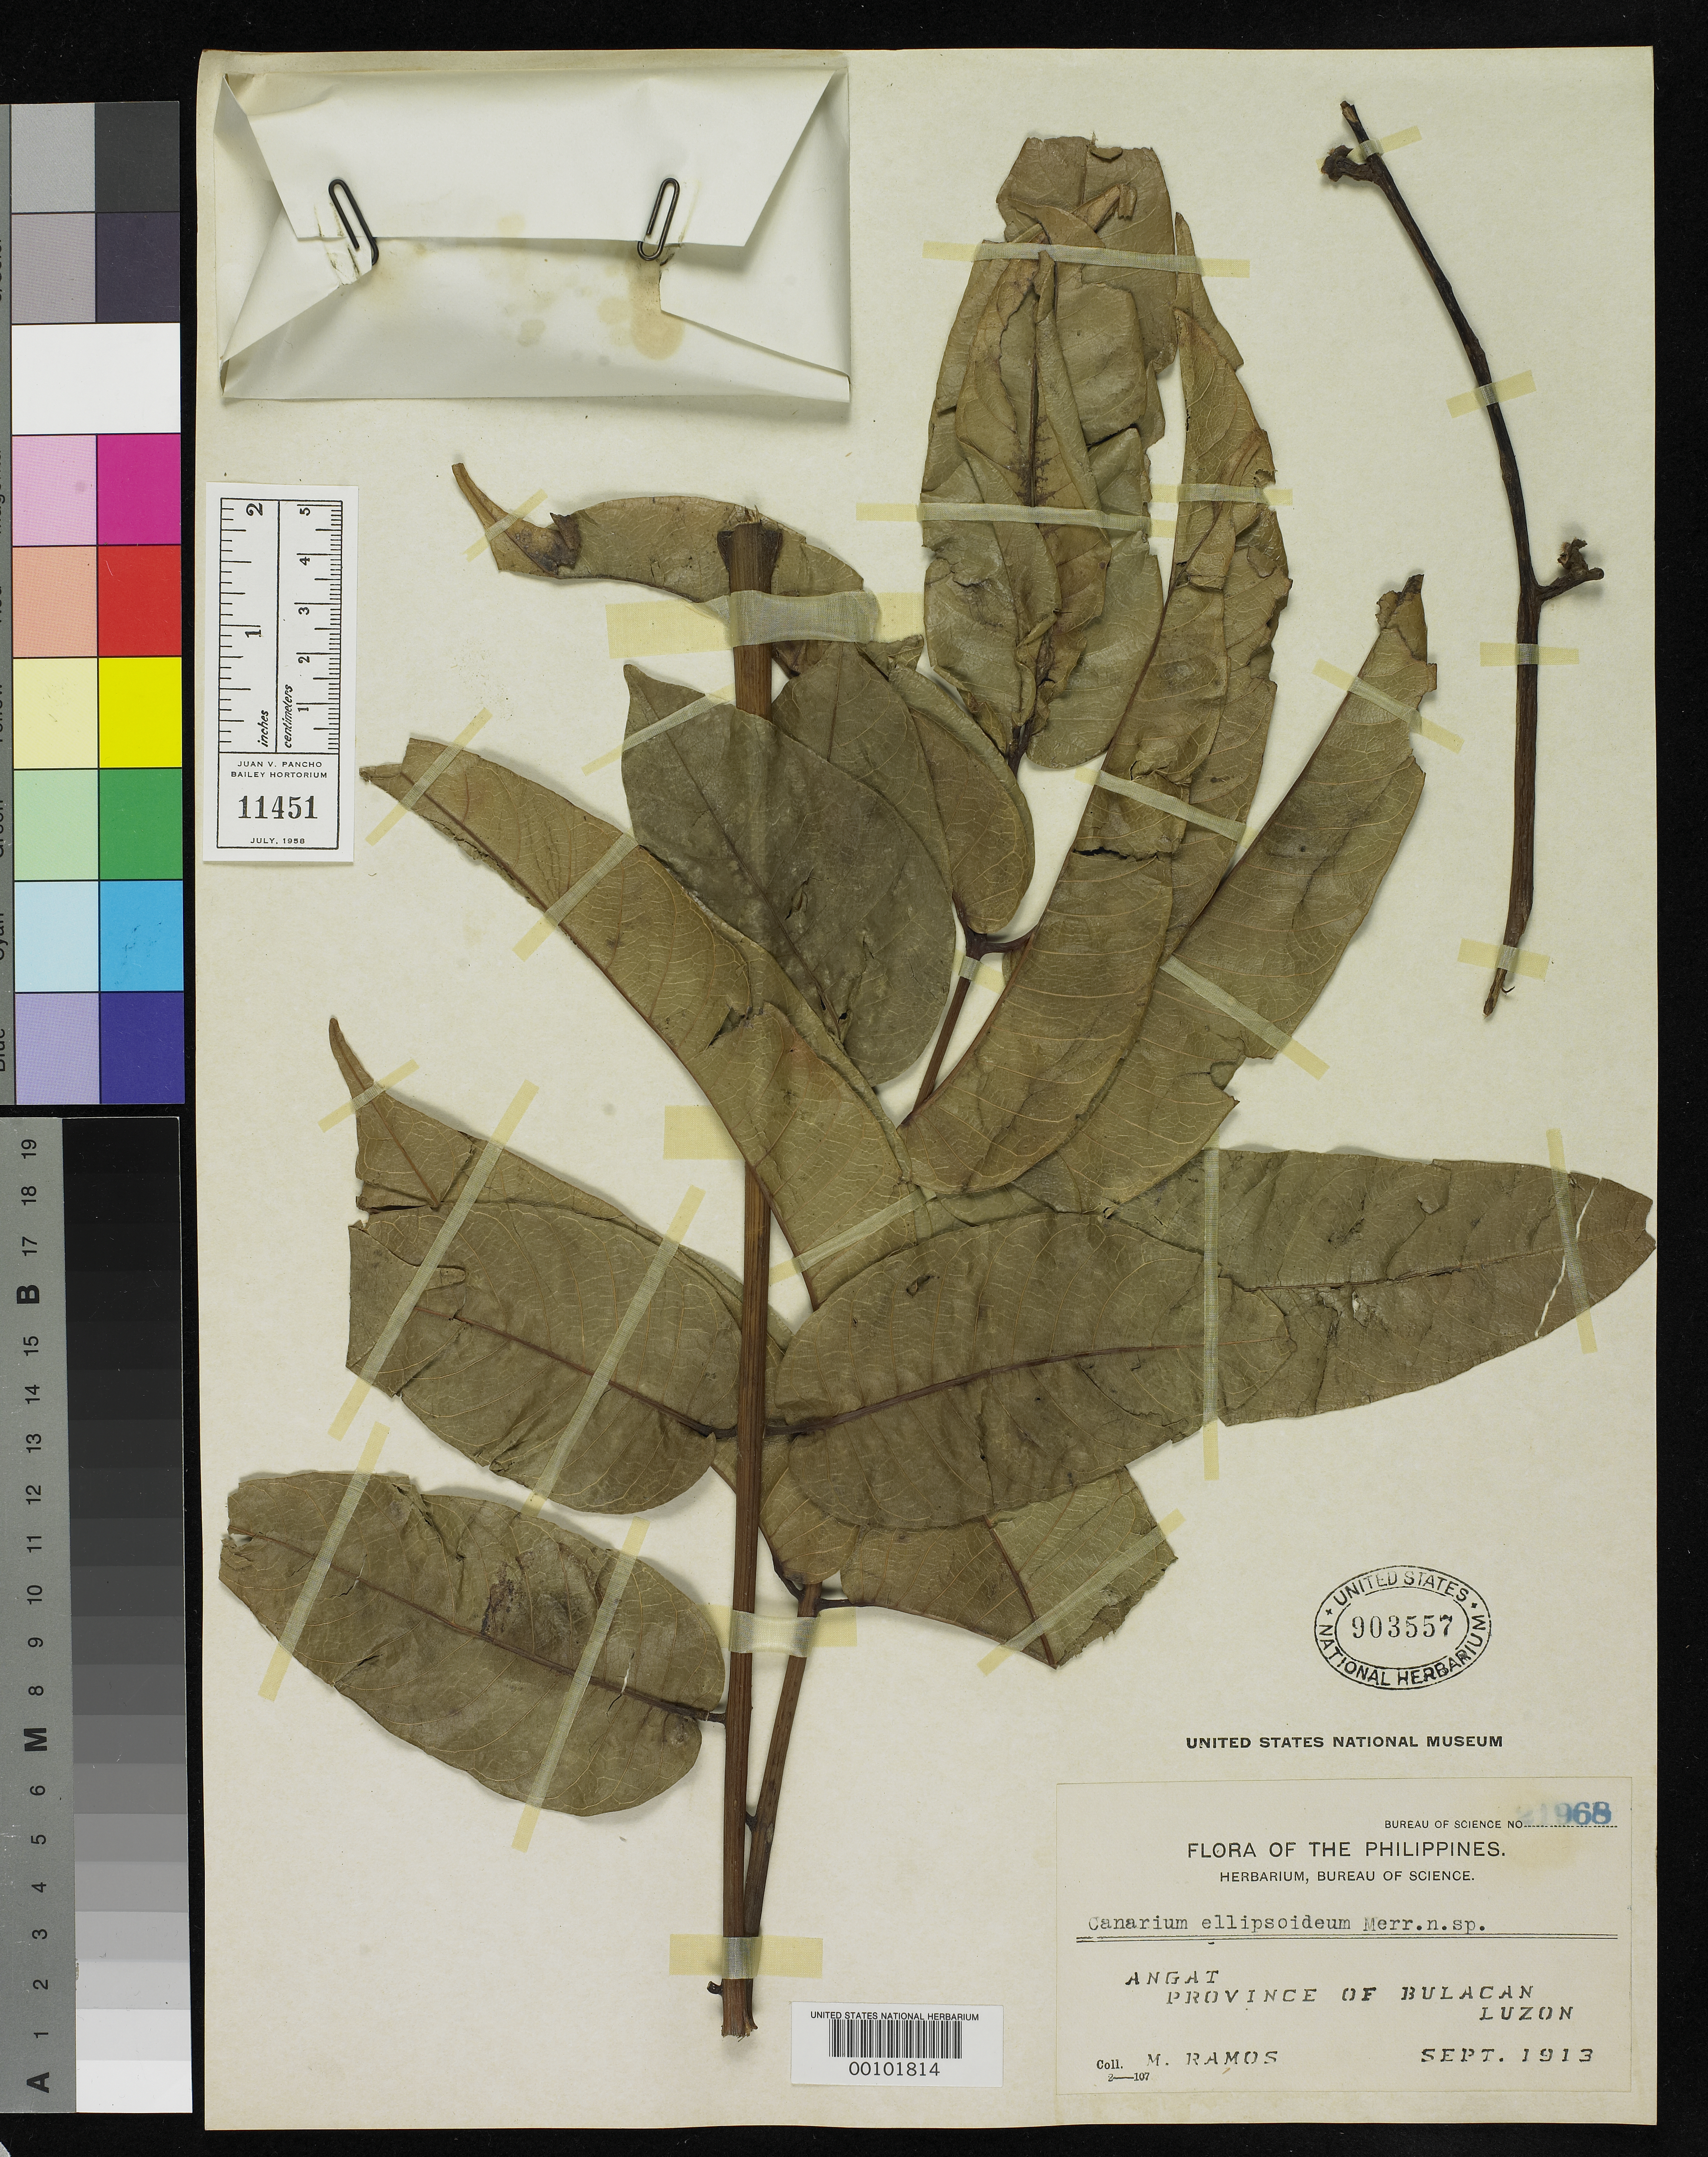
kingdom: Plantae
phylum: Tracheophyta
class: Magnoliopsida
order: Sapindales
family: Burseraceae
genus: Canarium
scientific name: Canarium ellipsoideum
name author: Merr.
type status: Isotype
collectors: M. Ramos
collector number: Bur. Sci. 21968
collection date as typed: Sep 1913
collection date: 1913-09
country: Philippines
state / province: Central Luzon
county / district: Bulacan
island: Luzon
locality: Angat.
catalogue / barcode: US 903557